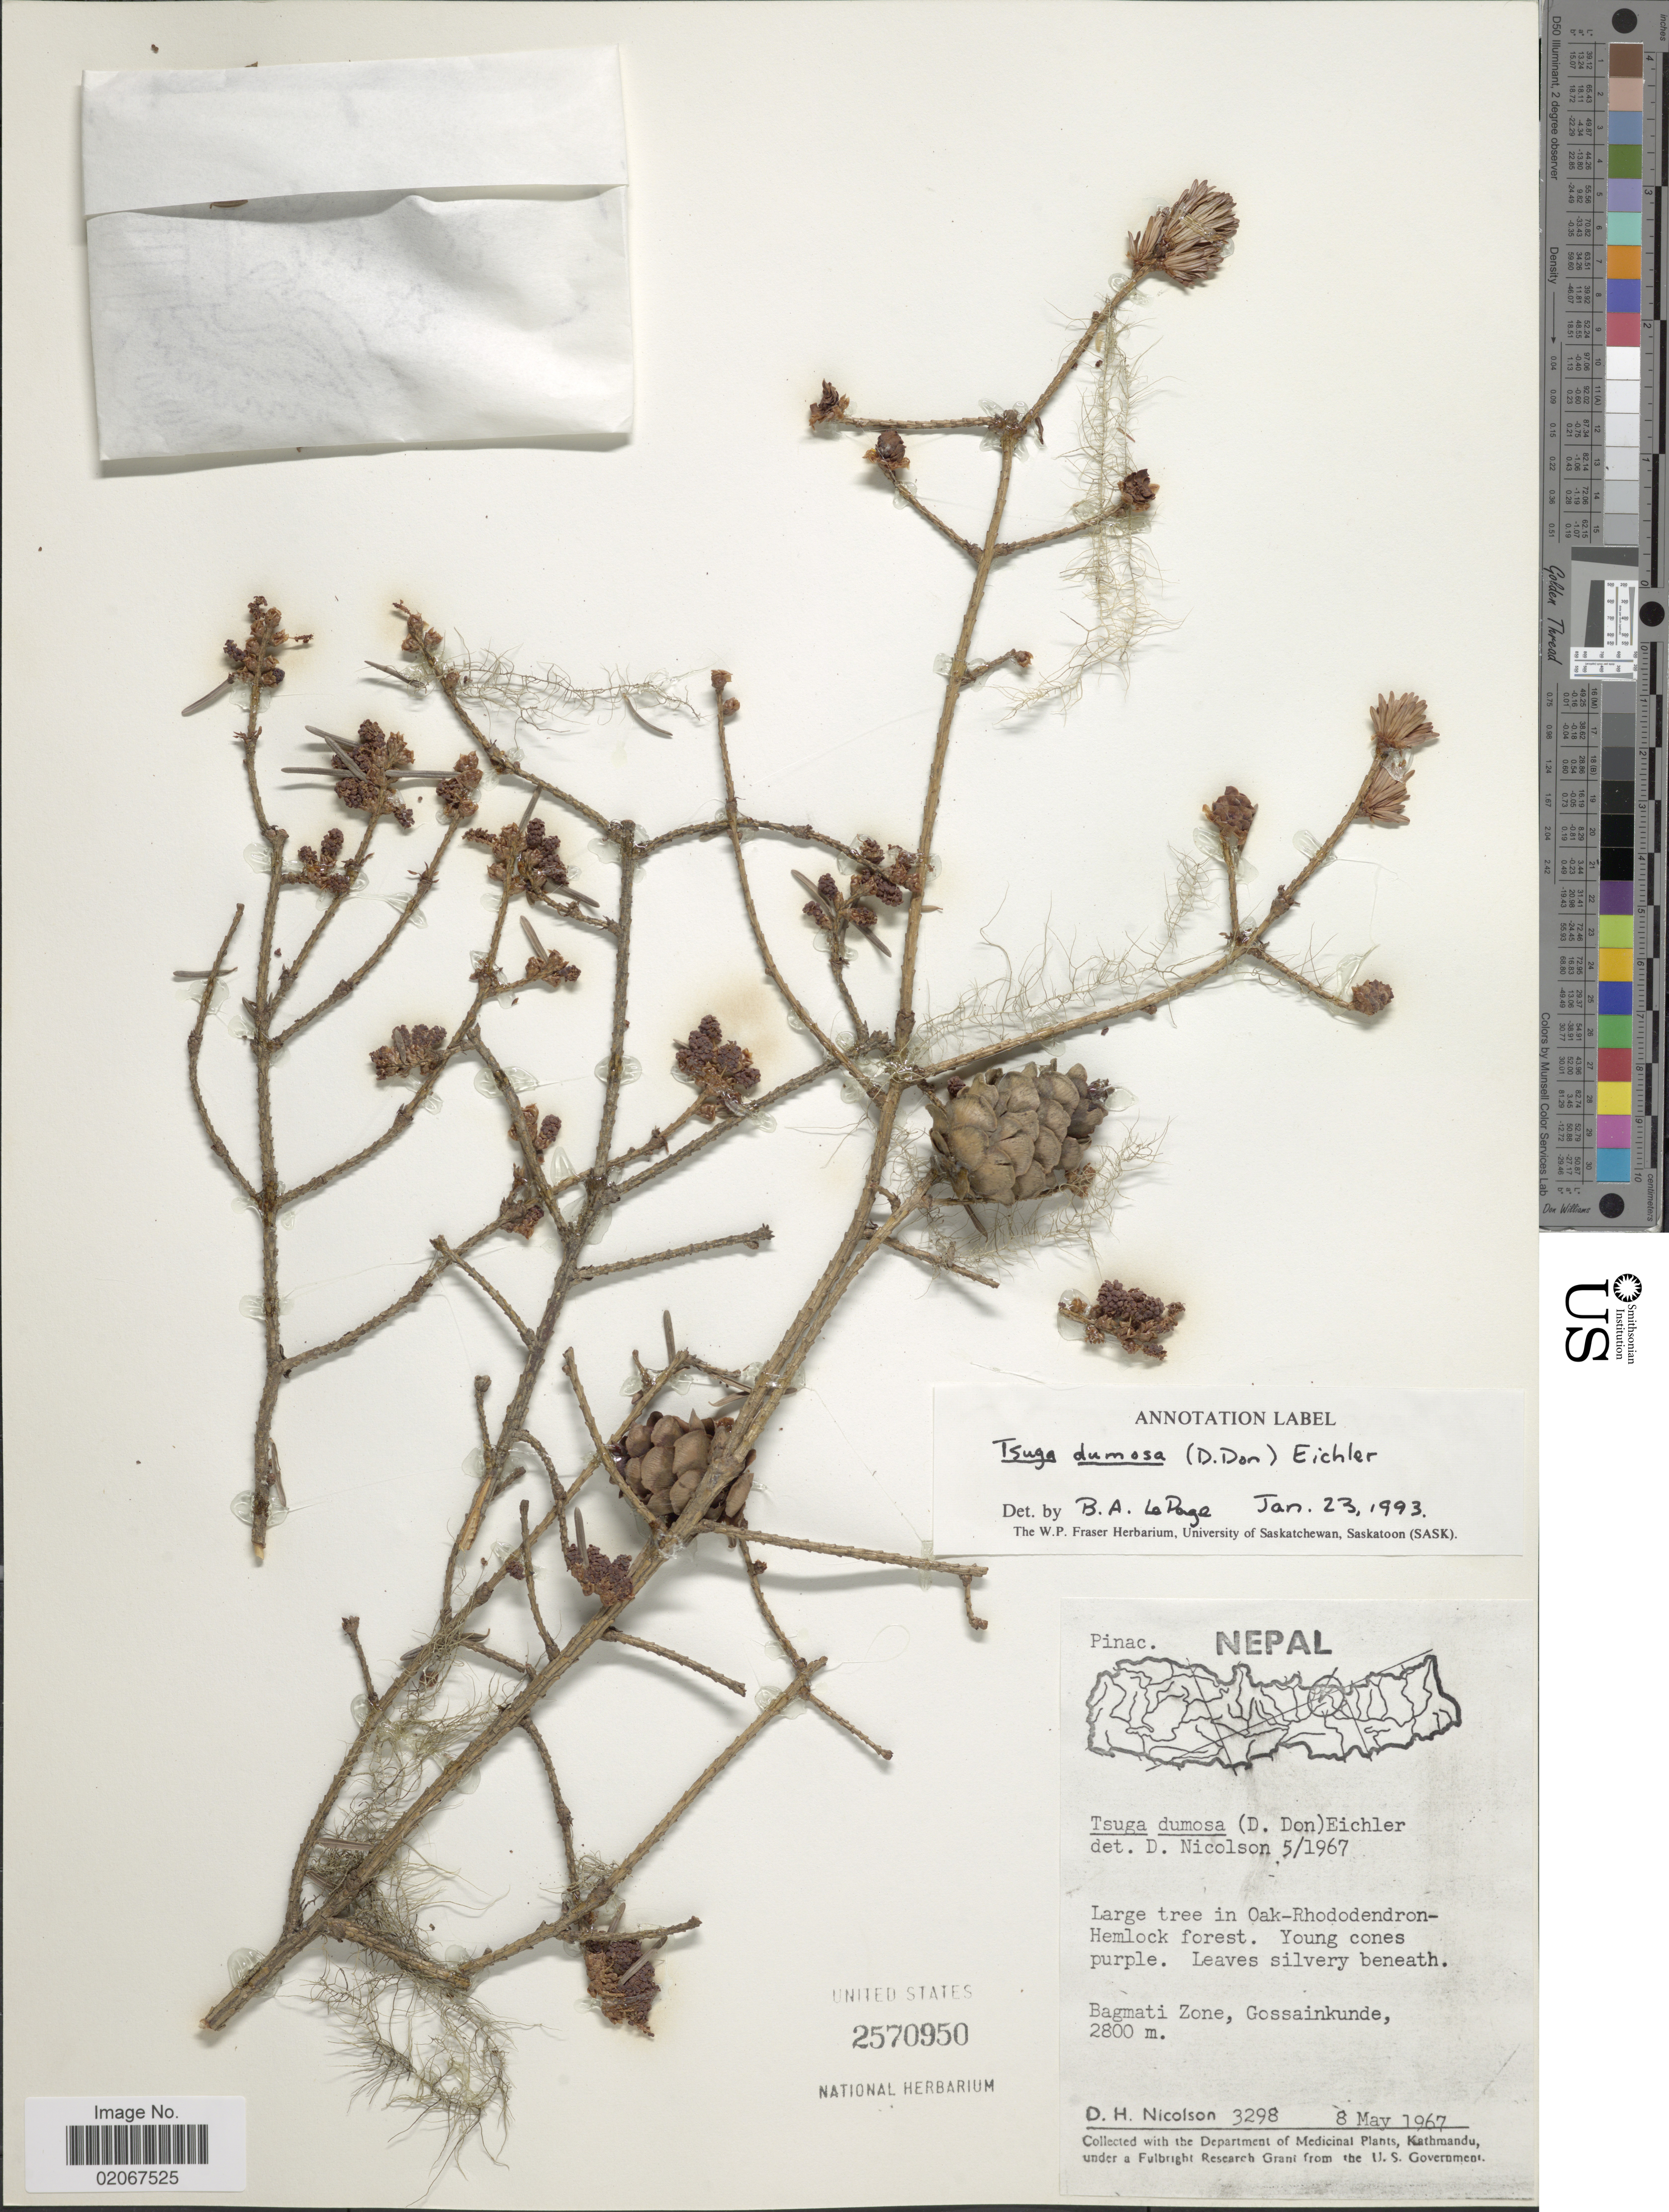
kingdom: Plantae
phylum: Tracheophyta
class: Pinopsida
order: Pinales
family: Pinaceae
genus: Tsuga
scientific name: Tsuga dumosa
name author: (D. Don) Eichler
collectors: D. H. Nicolson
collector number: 3298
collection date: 1967-08-05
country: Nepal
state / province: Bagmati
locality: Bagmati Zone, Gossainkunde.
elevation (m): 2800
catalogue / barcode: US 2570950